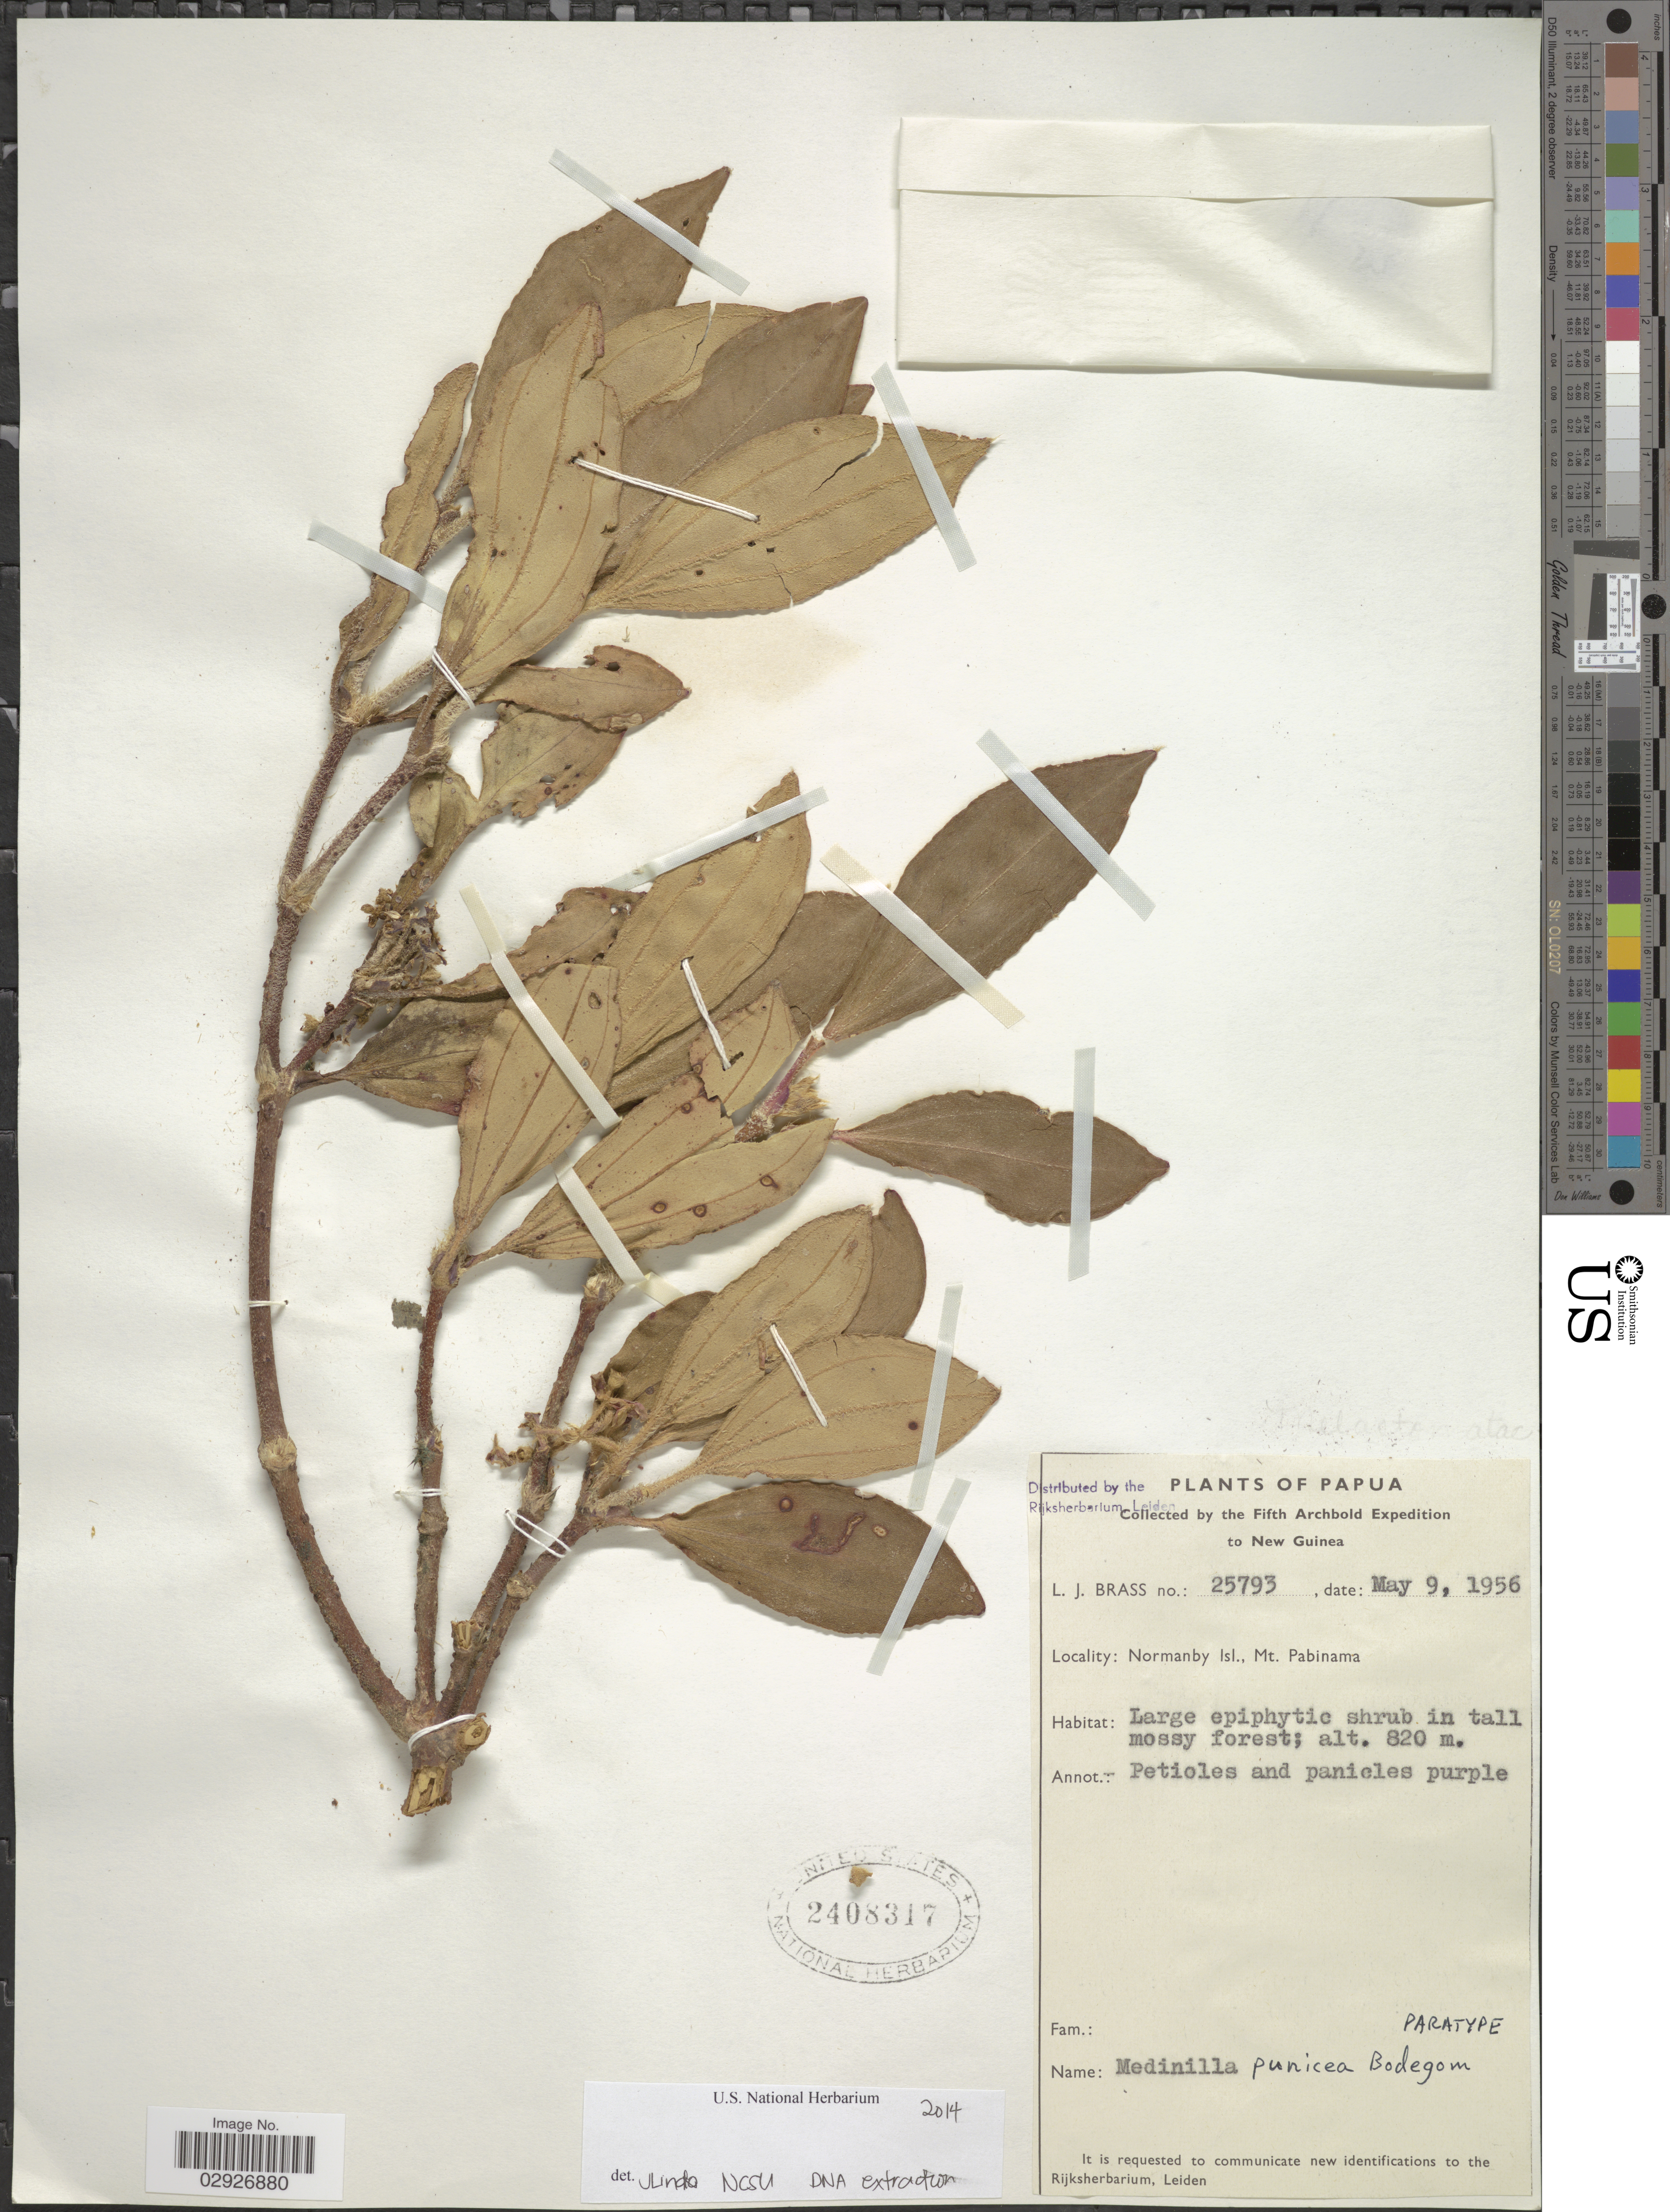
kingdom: Plantae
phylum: Tracheophyta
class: Magnoliopsida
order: Myrtales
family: Melastomataceae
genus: Medinilla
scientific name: Medinilla punicea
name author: Bodegom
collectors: L. J. Brass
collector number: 25793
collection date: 1956-05-09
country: Papua New Guinea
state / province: Milne Bay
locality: New Guinea. Normanby Isl., Mt. Pabinama.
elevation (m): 820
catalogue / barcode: US 2408317